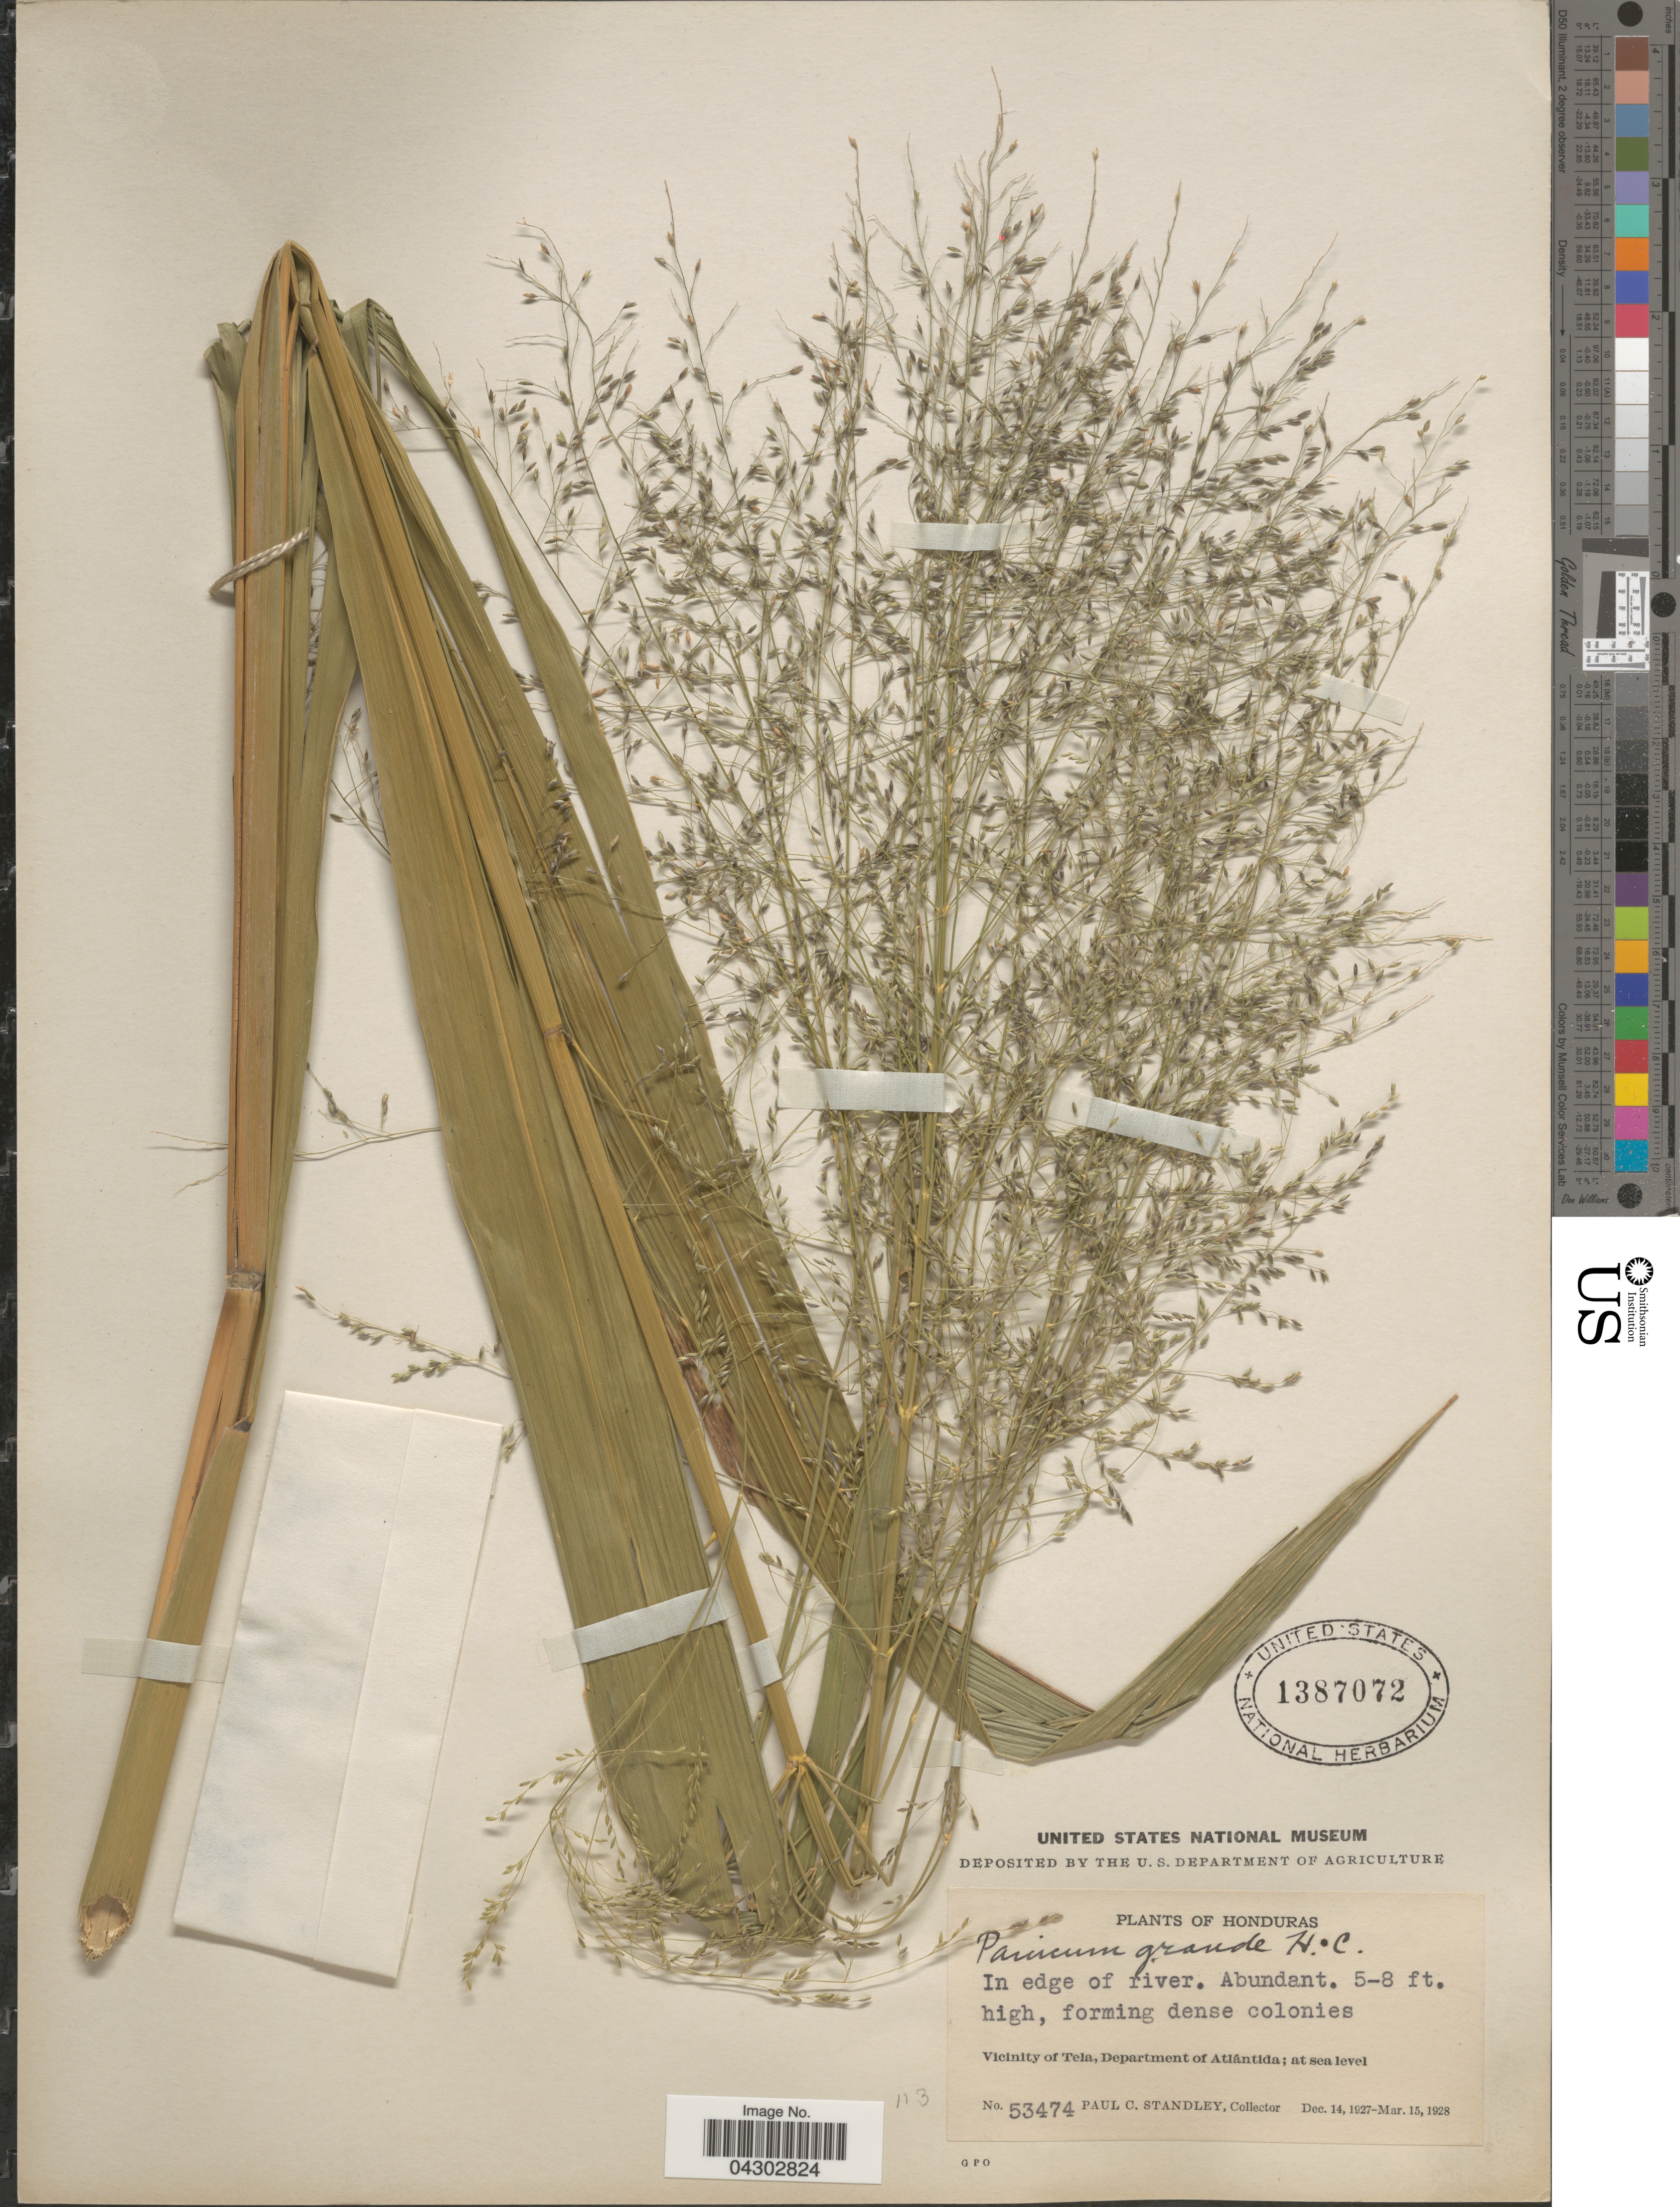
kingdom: Plantae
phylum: Tracheophyta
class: Liliopsida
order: Poales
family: Poaceae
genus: Panicum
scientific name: Panicum haenkeanum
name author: J. Presl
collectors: P. C. Standley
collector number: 53474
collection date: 1927-12-14/1928-03-15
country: Honduras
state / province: Atlantida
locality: Vicinity of Tela, Department of Atlántida.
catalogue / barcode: US 1387072